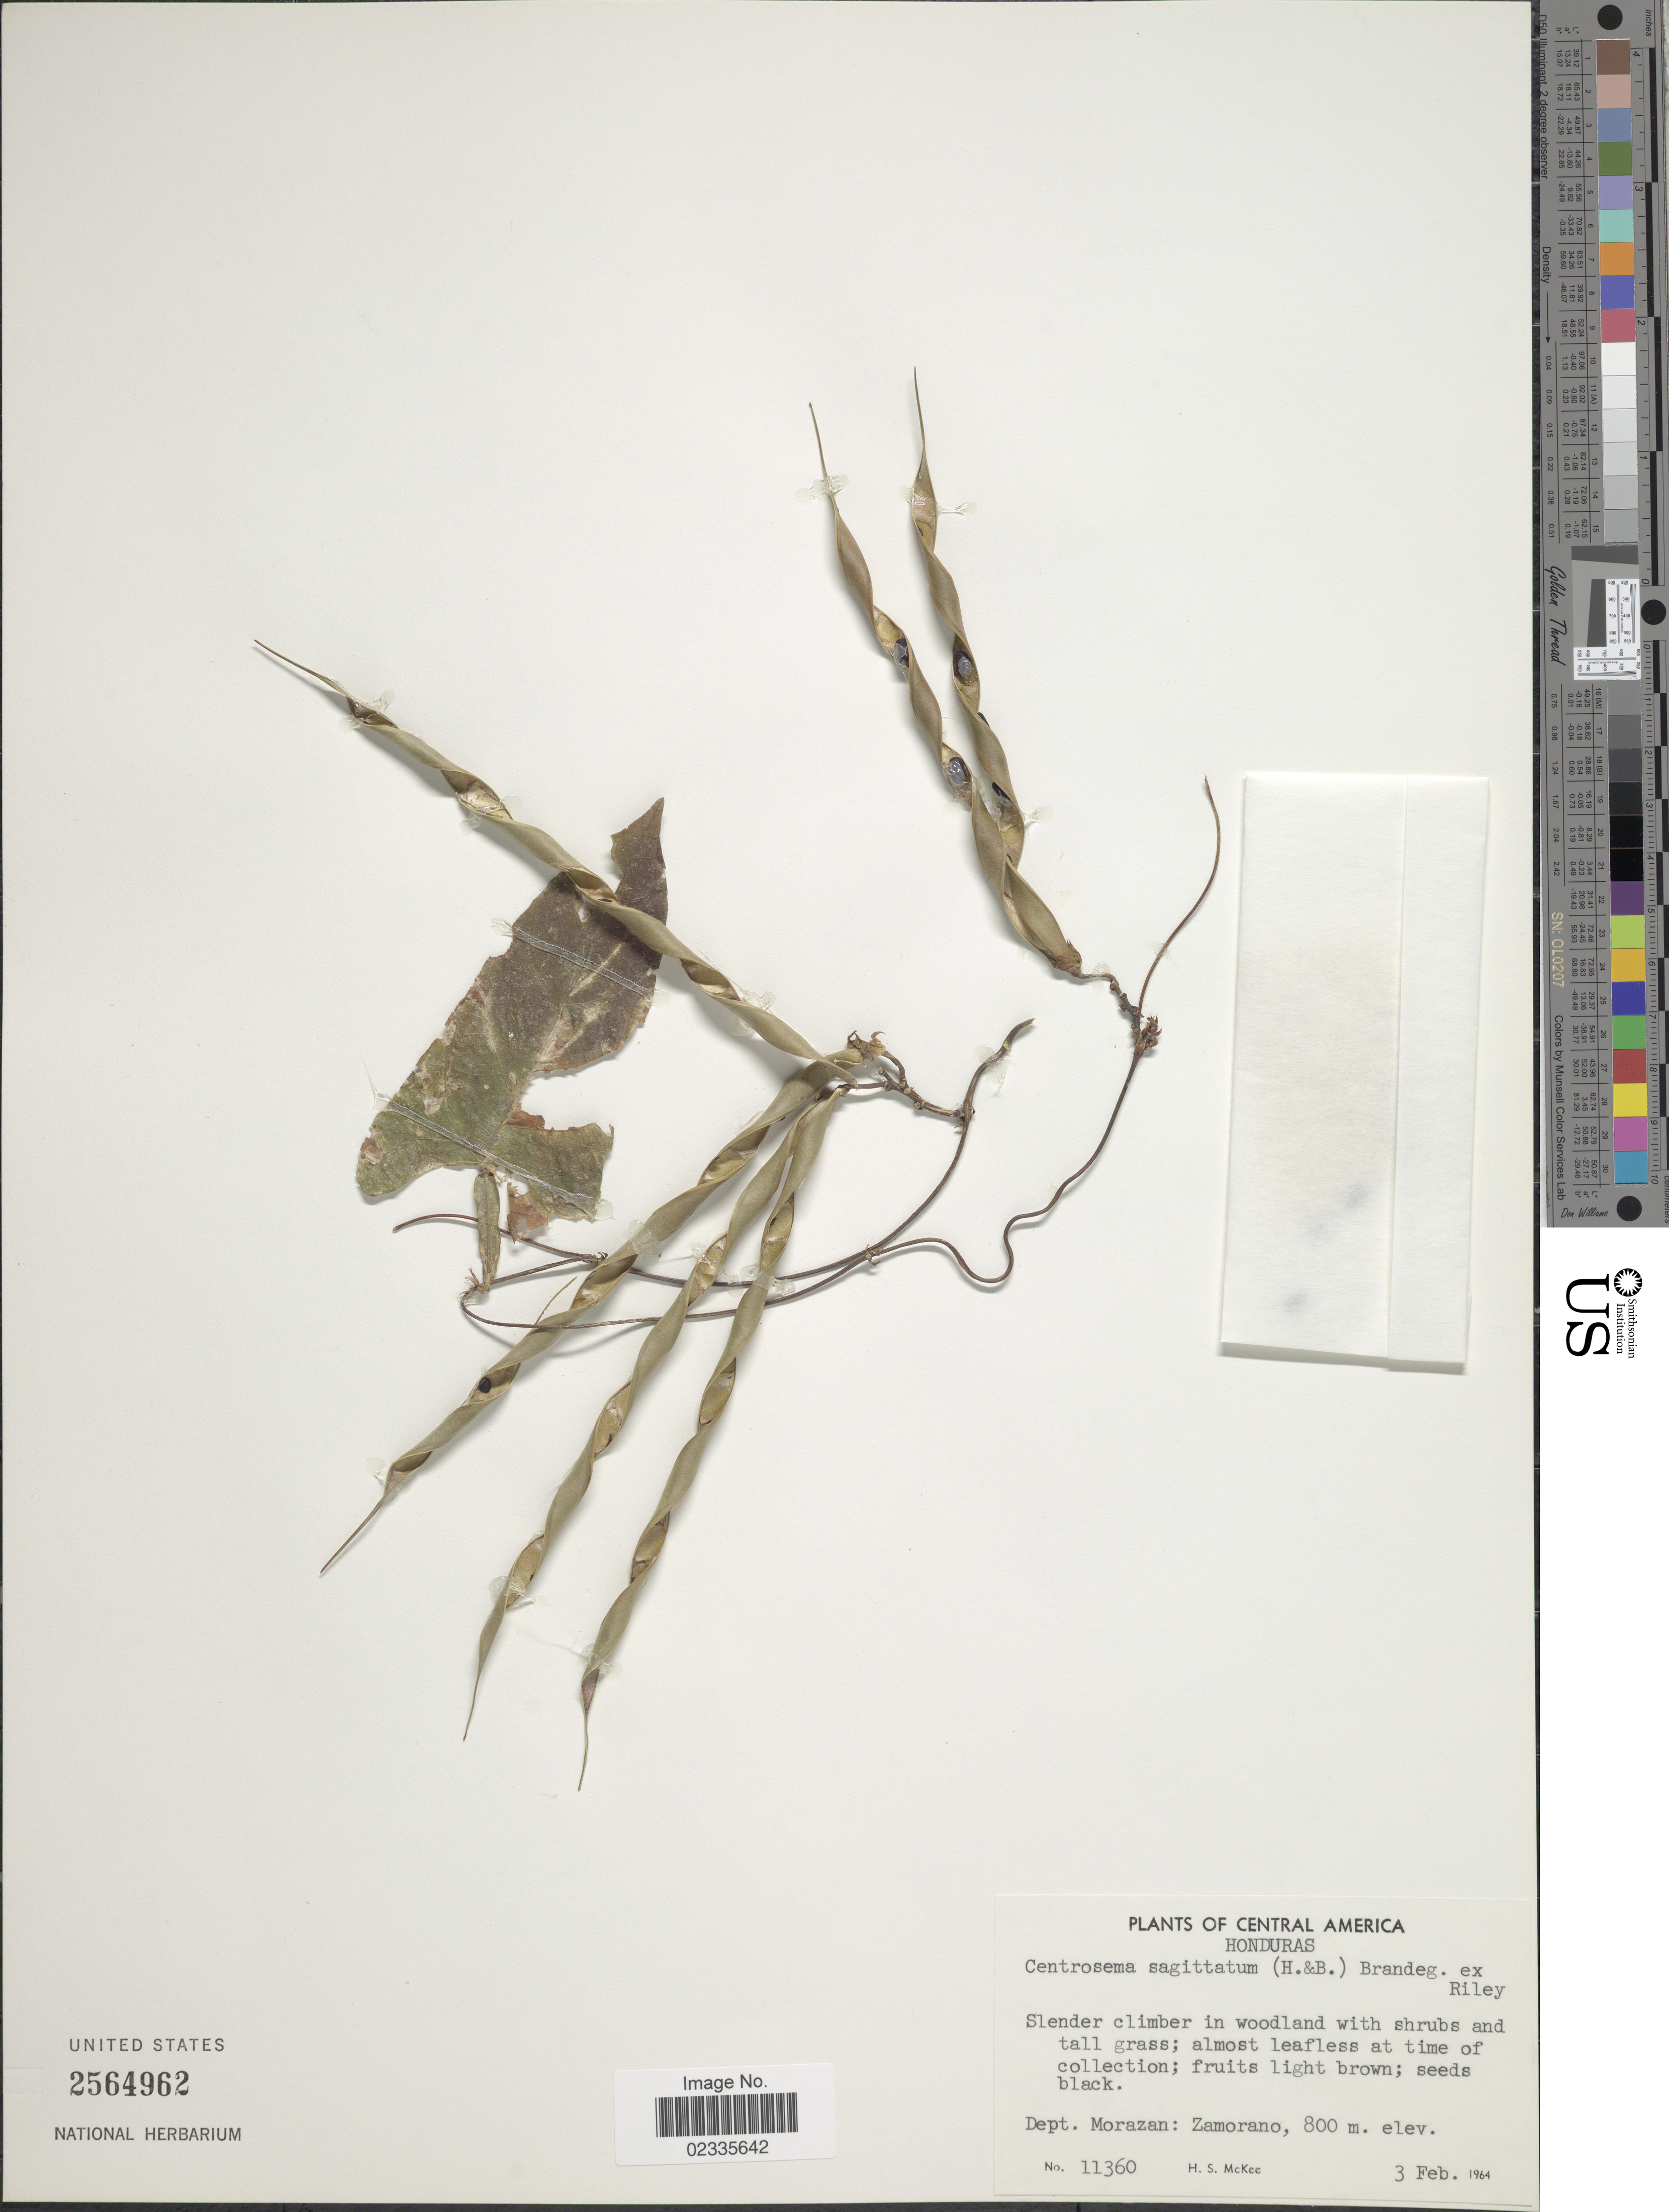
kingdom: Plantae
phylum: Tracheophyta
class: Magnoliopsida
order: Fabales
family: Fabaceae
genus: Centrosema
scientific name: Centrosema sagittata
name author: (Kunth) Rose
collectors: H. S. McKee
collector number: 11360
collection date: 1964-02-03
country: Honduras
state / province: Fco. Morazán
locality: Zamorano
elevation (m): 800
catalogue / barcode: US 2564962